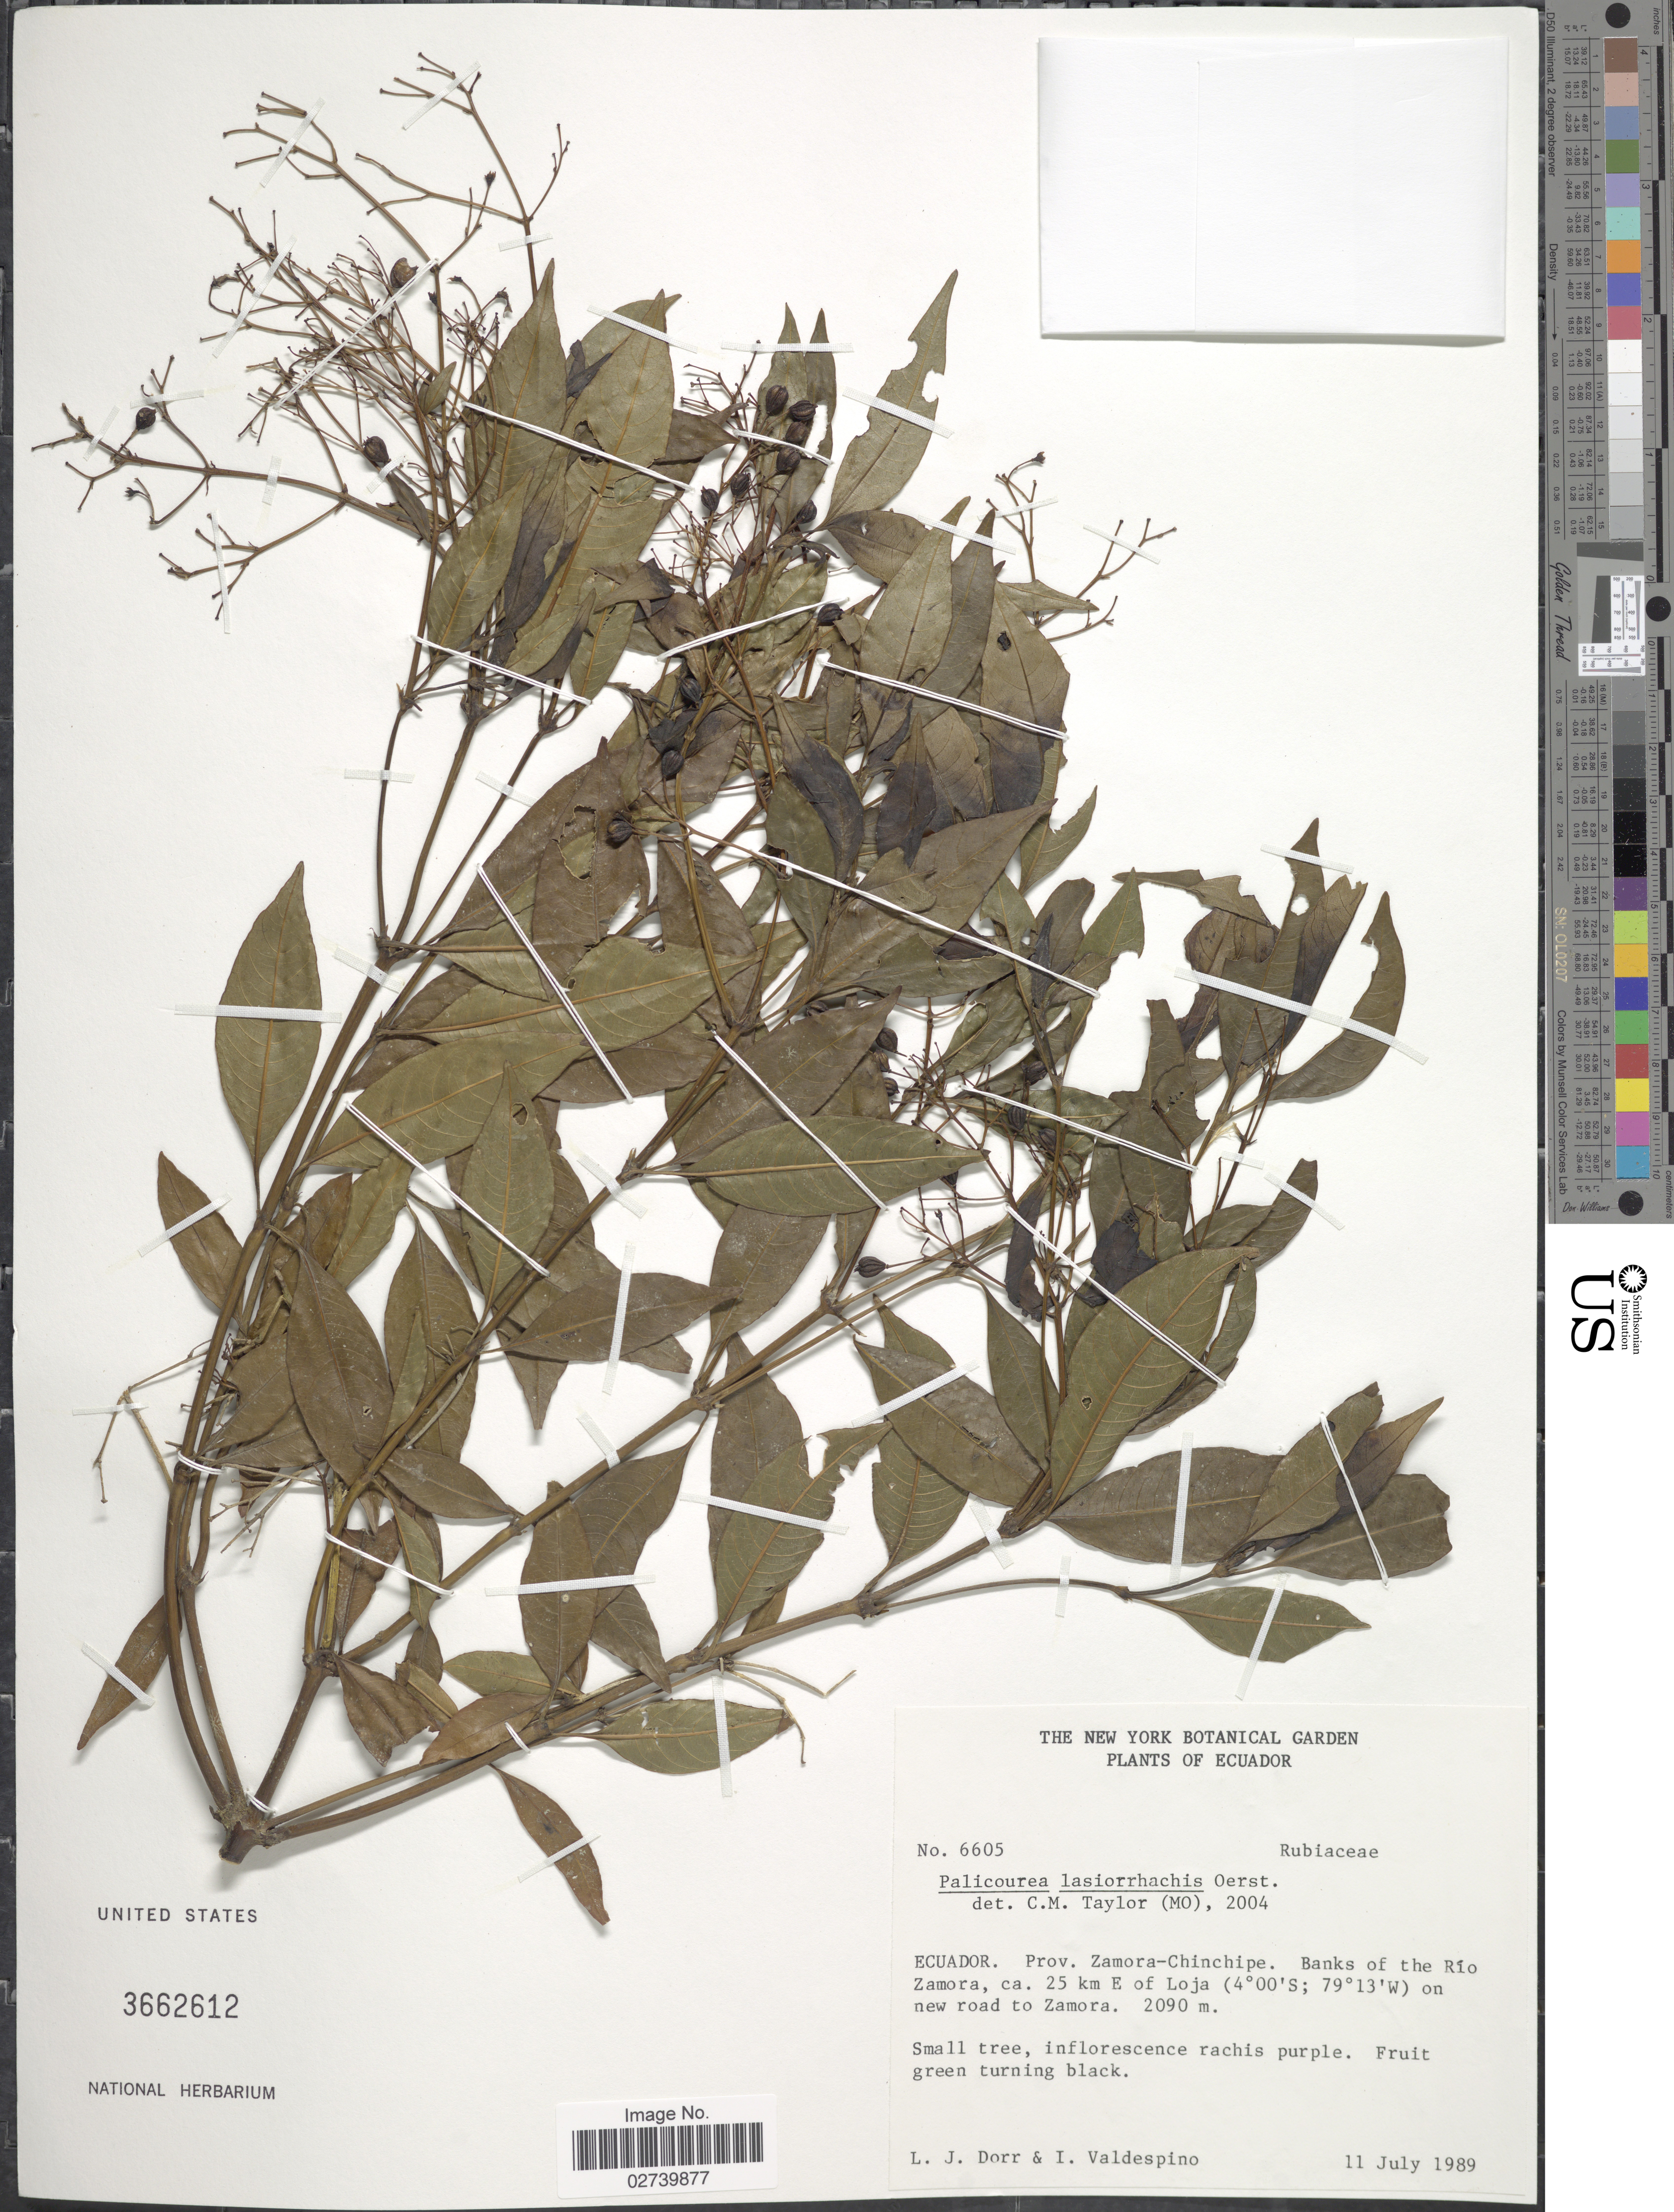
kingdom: Plantae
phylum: Tracheophyta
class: Magnoliopsida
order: Gentianales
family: Rubiaceae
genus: Palicourea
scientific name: Palicourea lasiorrhachis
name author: Oerst.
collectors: L. J. Dorr & I. A. Valdespino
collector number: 6605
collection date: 1989-07-11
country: Ecuador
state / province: Zamora-Chinchipe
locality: Banks of the Río Zamora, ca. 25 km E of Loja on new road to Zamora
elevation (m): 2090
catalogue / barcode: US 3662612